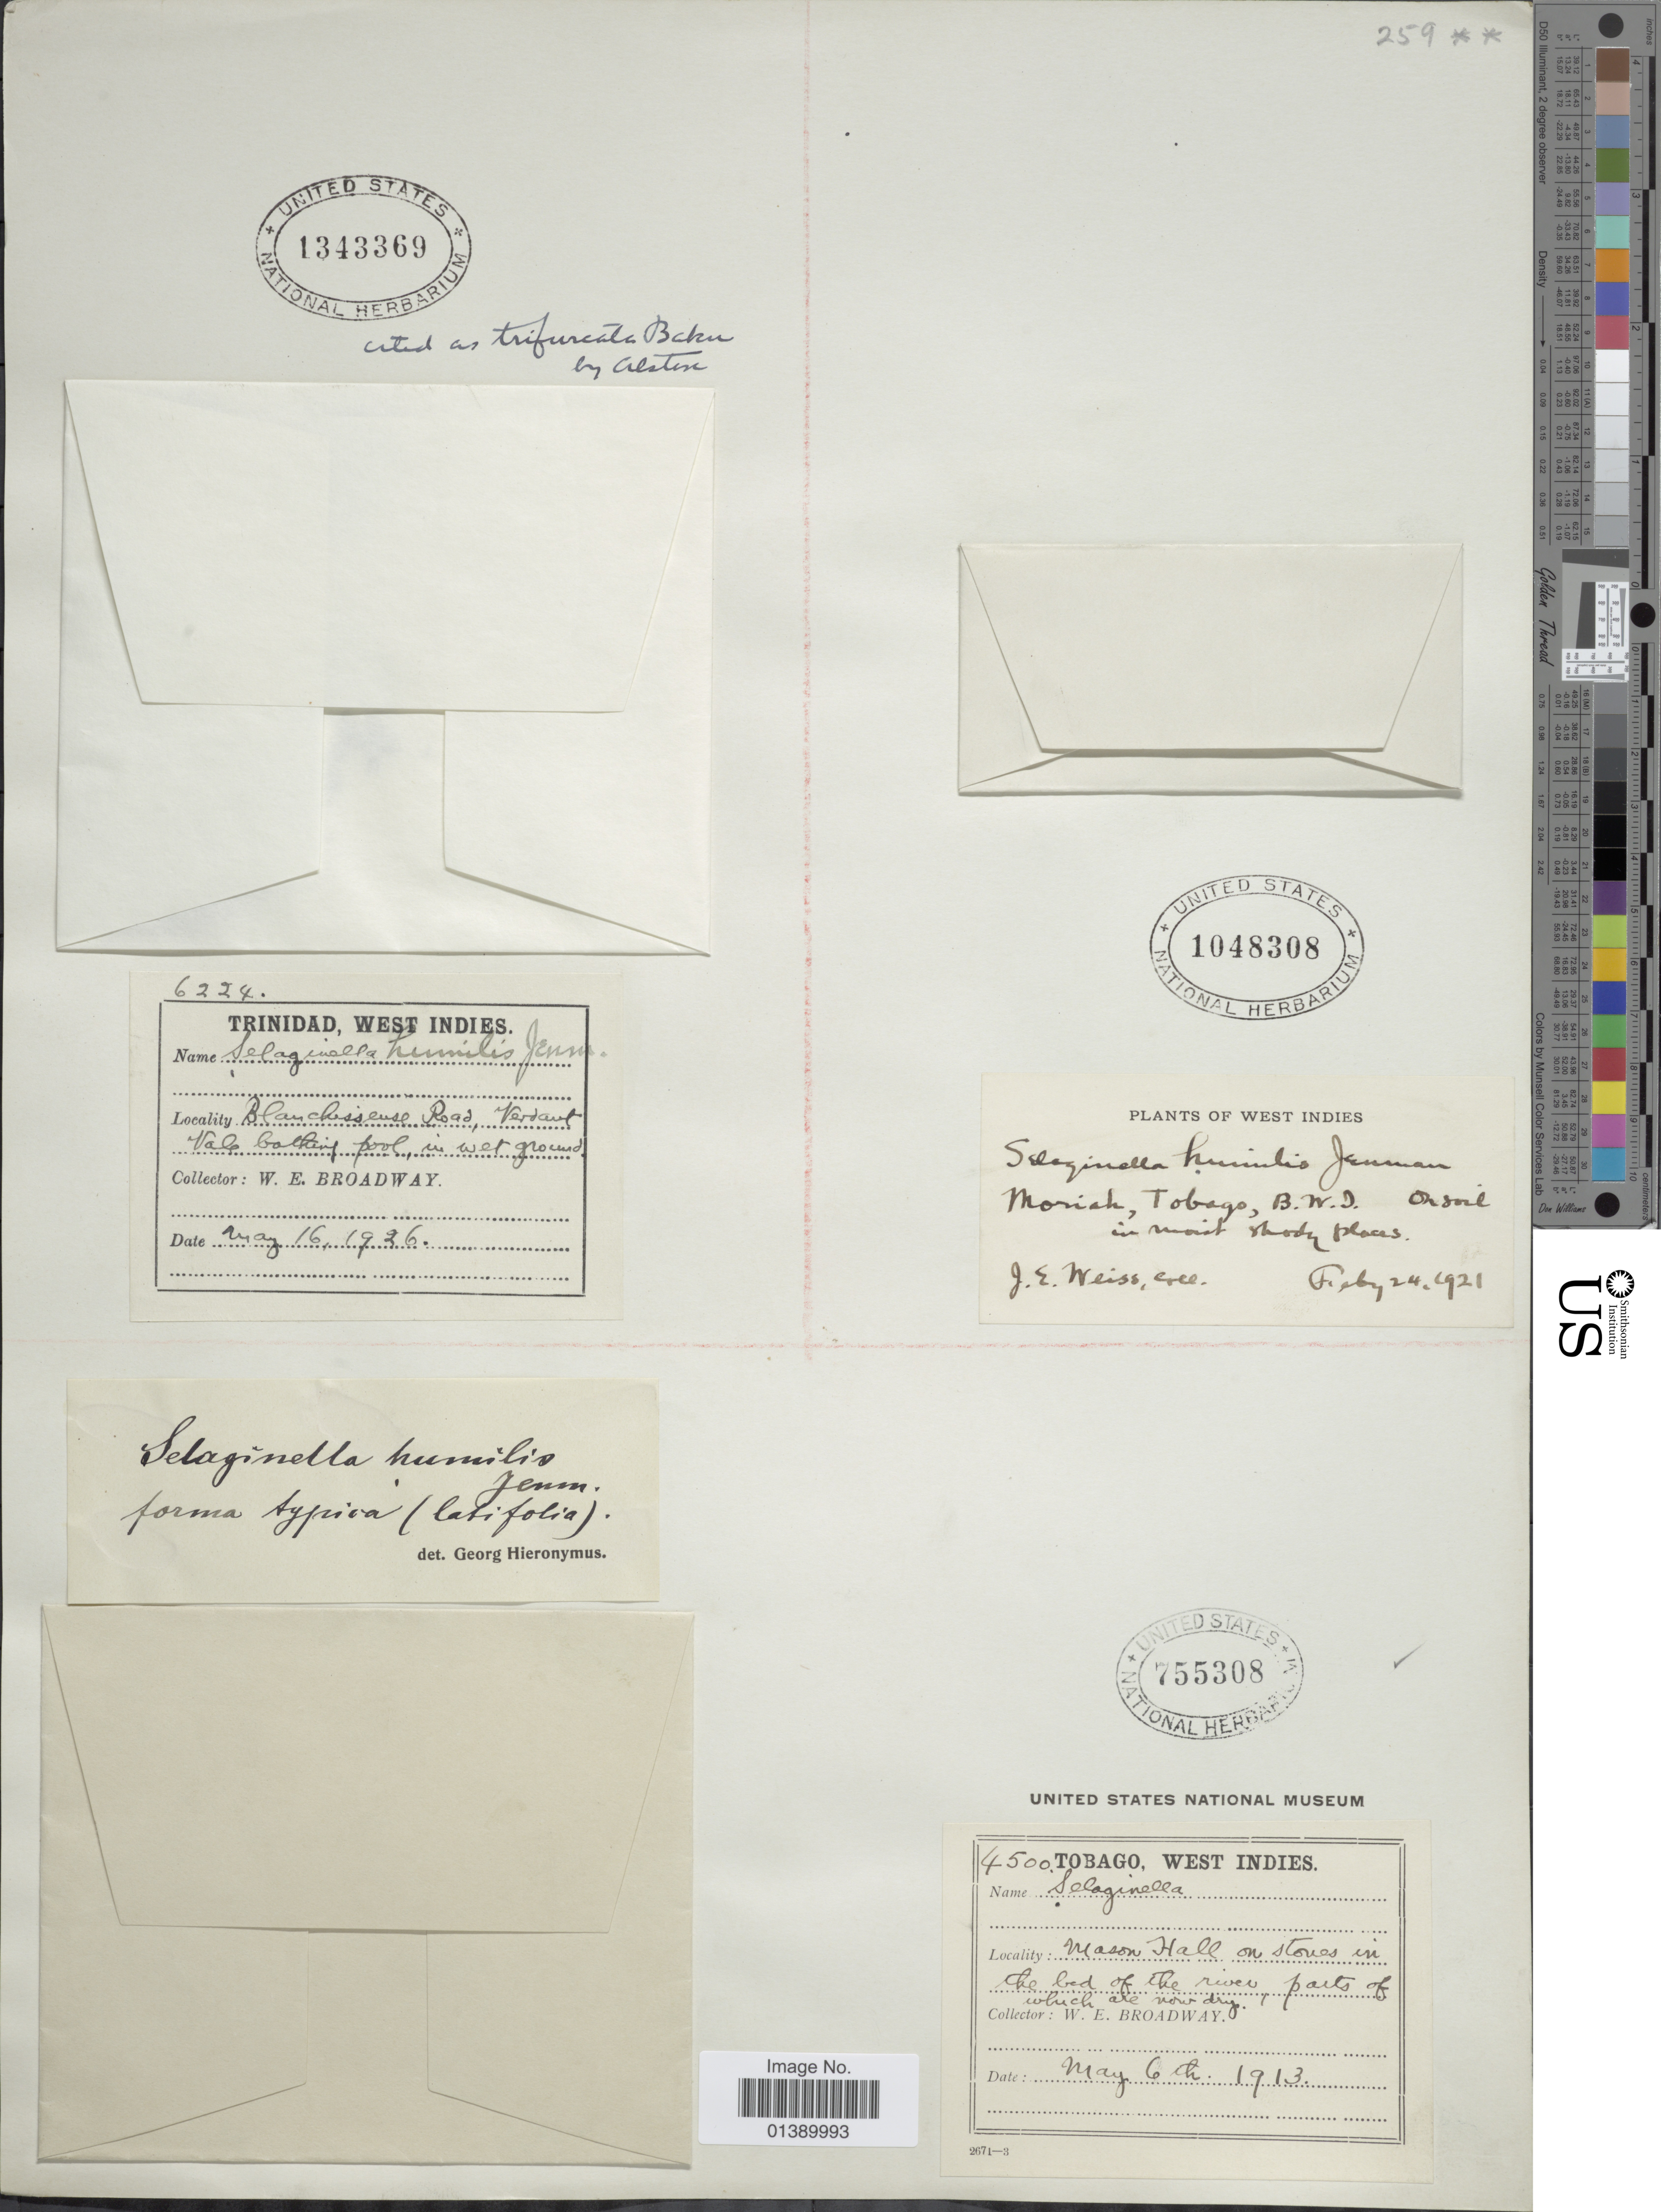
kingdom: Plantae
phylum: Tracheophyta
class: Lycopodiopsida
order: Selaginellales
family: Selaginellaceae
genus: Selaginella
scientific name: Selaginella trifurcata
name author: Baker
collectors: W. E. Broadway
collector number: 4500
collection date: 1913-05-06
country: Trinidad and Tobago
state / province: Tobago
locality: West Indies, Mason Hall on stones in the bed of the river, parts of which are now dry.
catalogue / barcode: US 755308